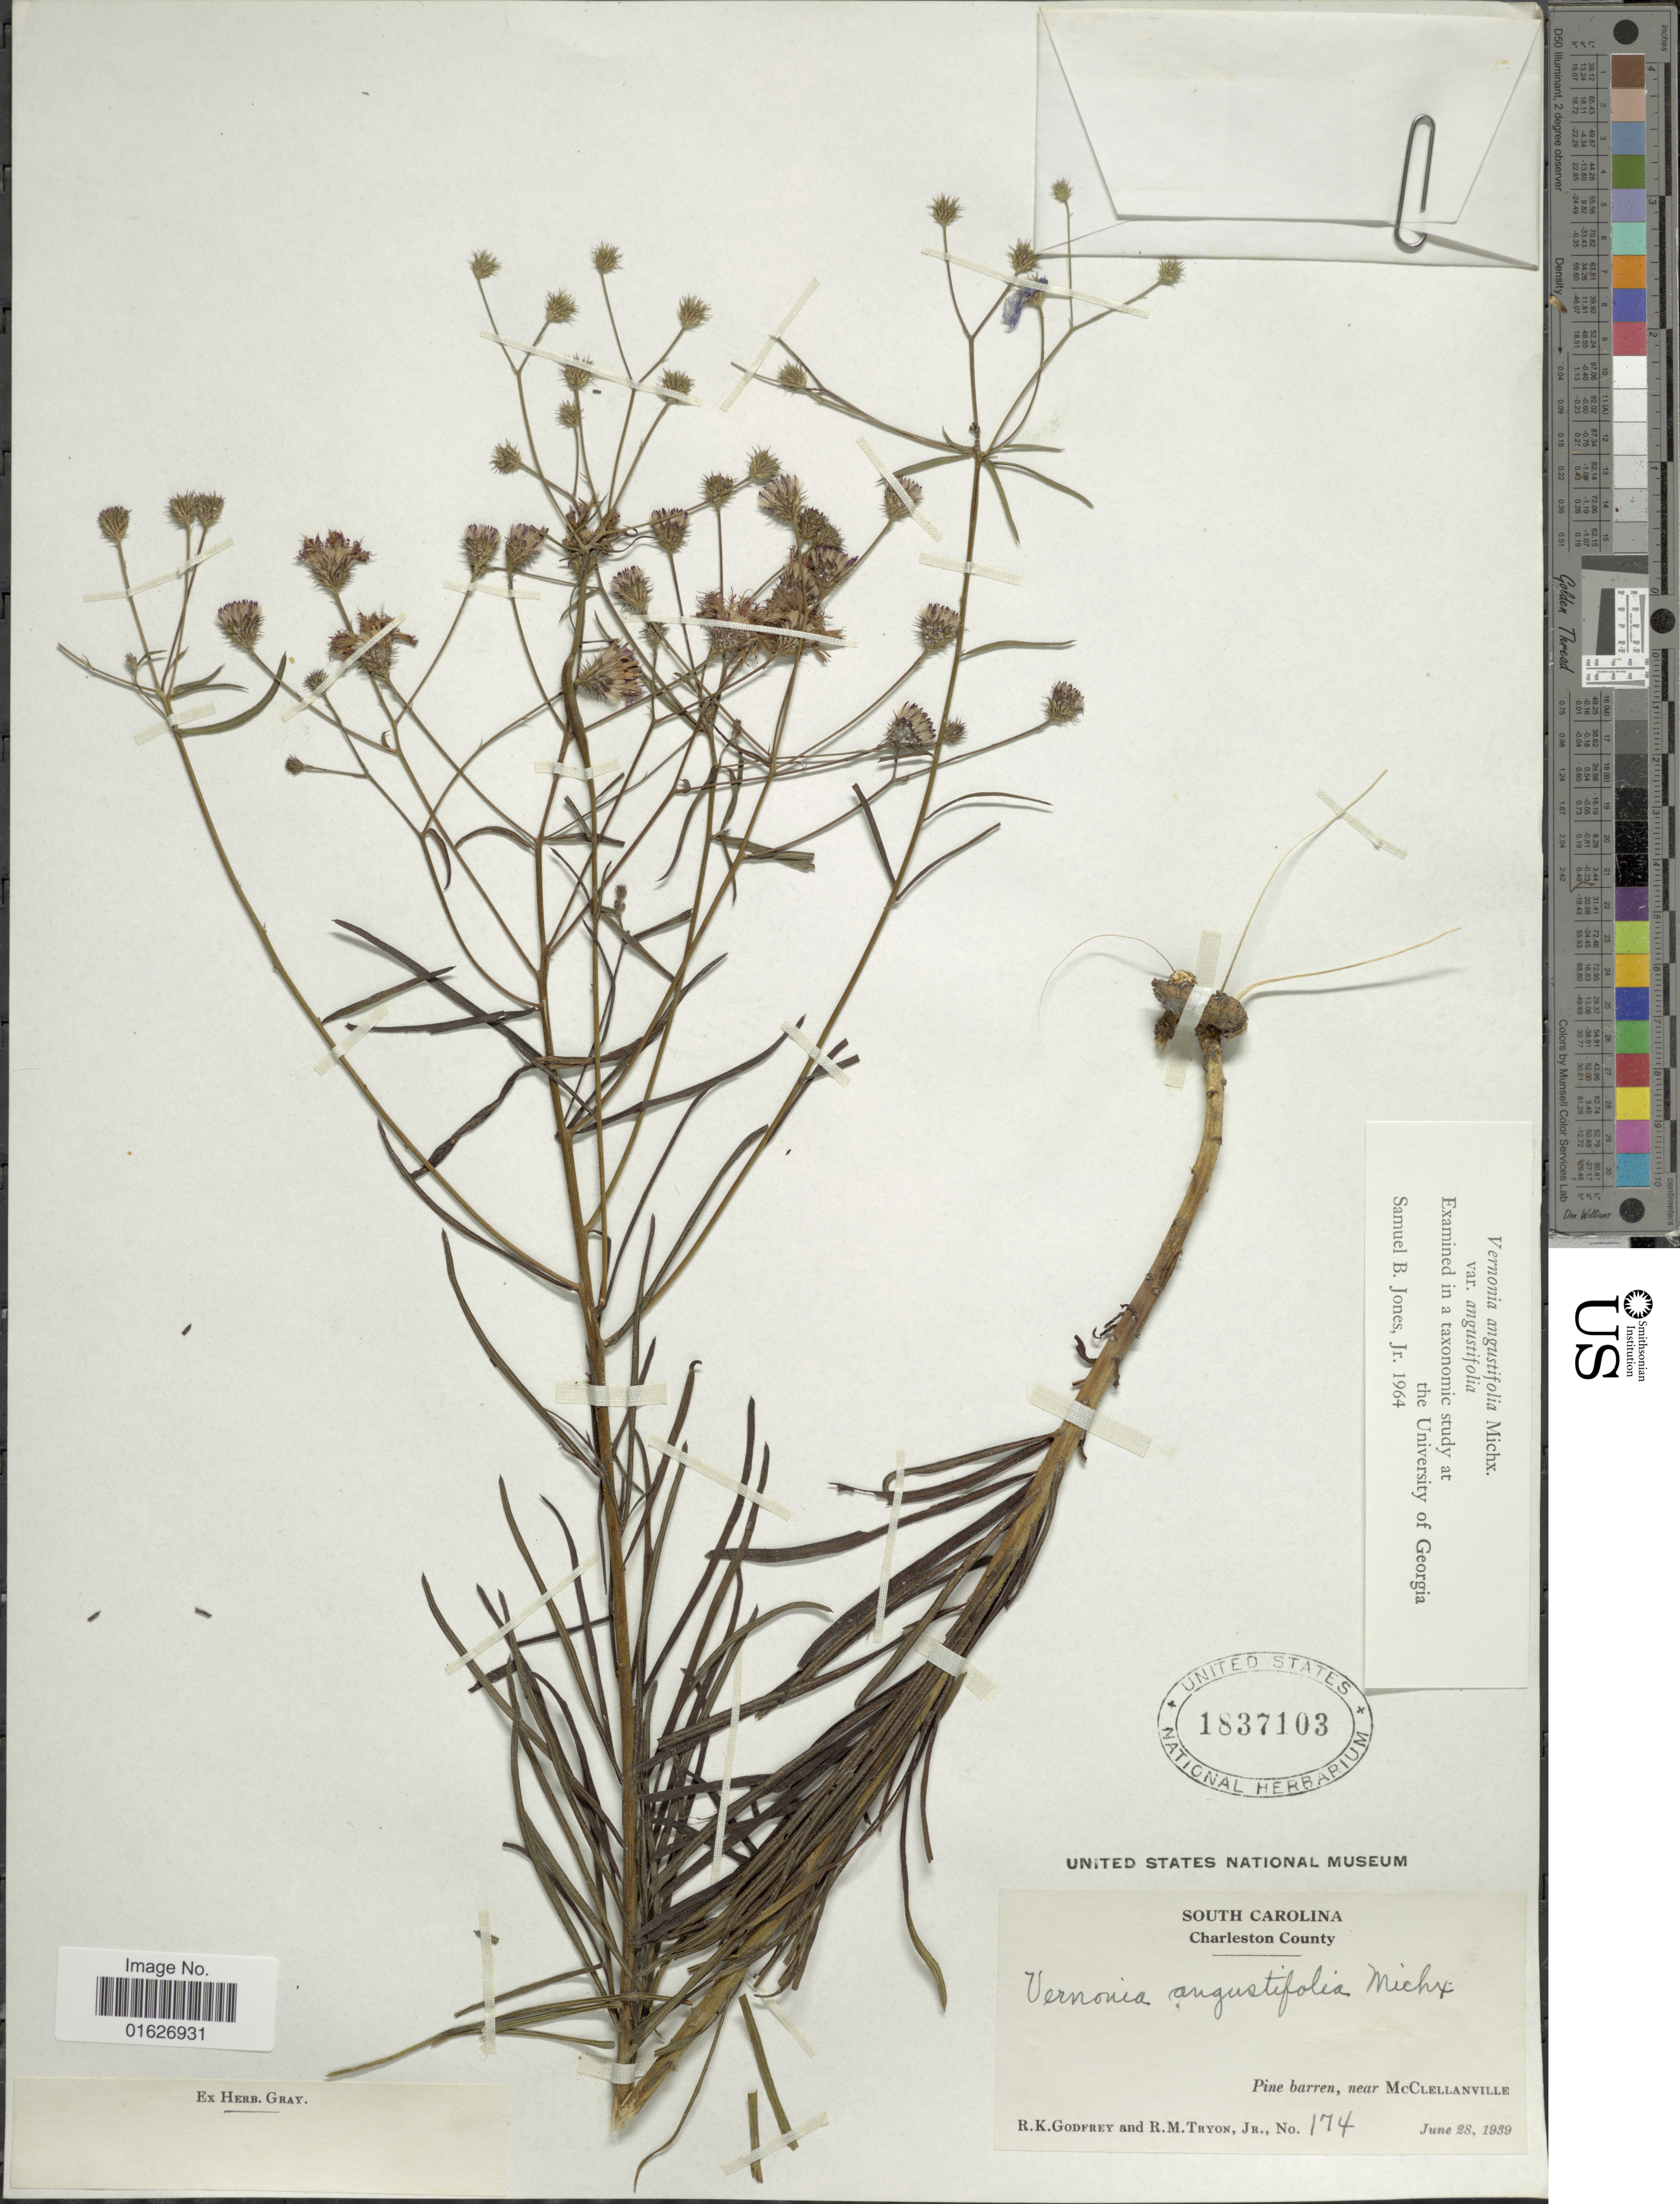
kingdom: Plantae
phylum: Tracheophyta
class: Magnoliopsida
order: Asterales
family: Asteraceae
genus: Vernonia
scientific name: Vernonia angustifolia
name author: Michx.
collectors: R. K. Godfrey & R. M. Tryon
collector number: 174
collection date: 1939-06-28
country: United States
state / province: South Carolina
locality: Charleston County, Pine barren, near McClellanville.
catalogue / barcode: US 1837103